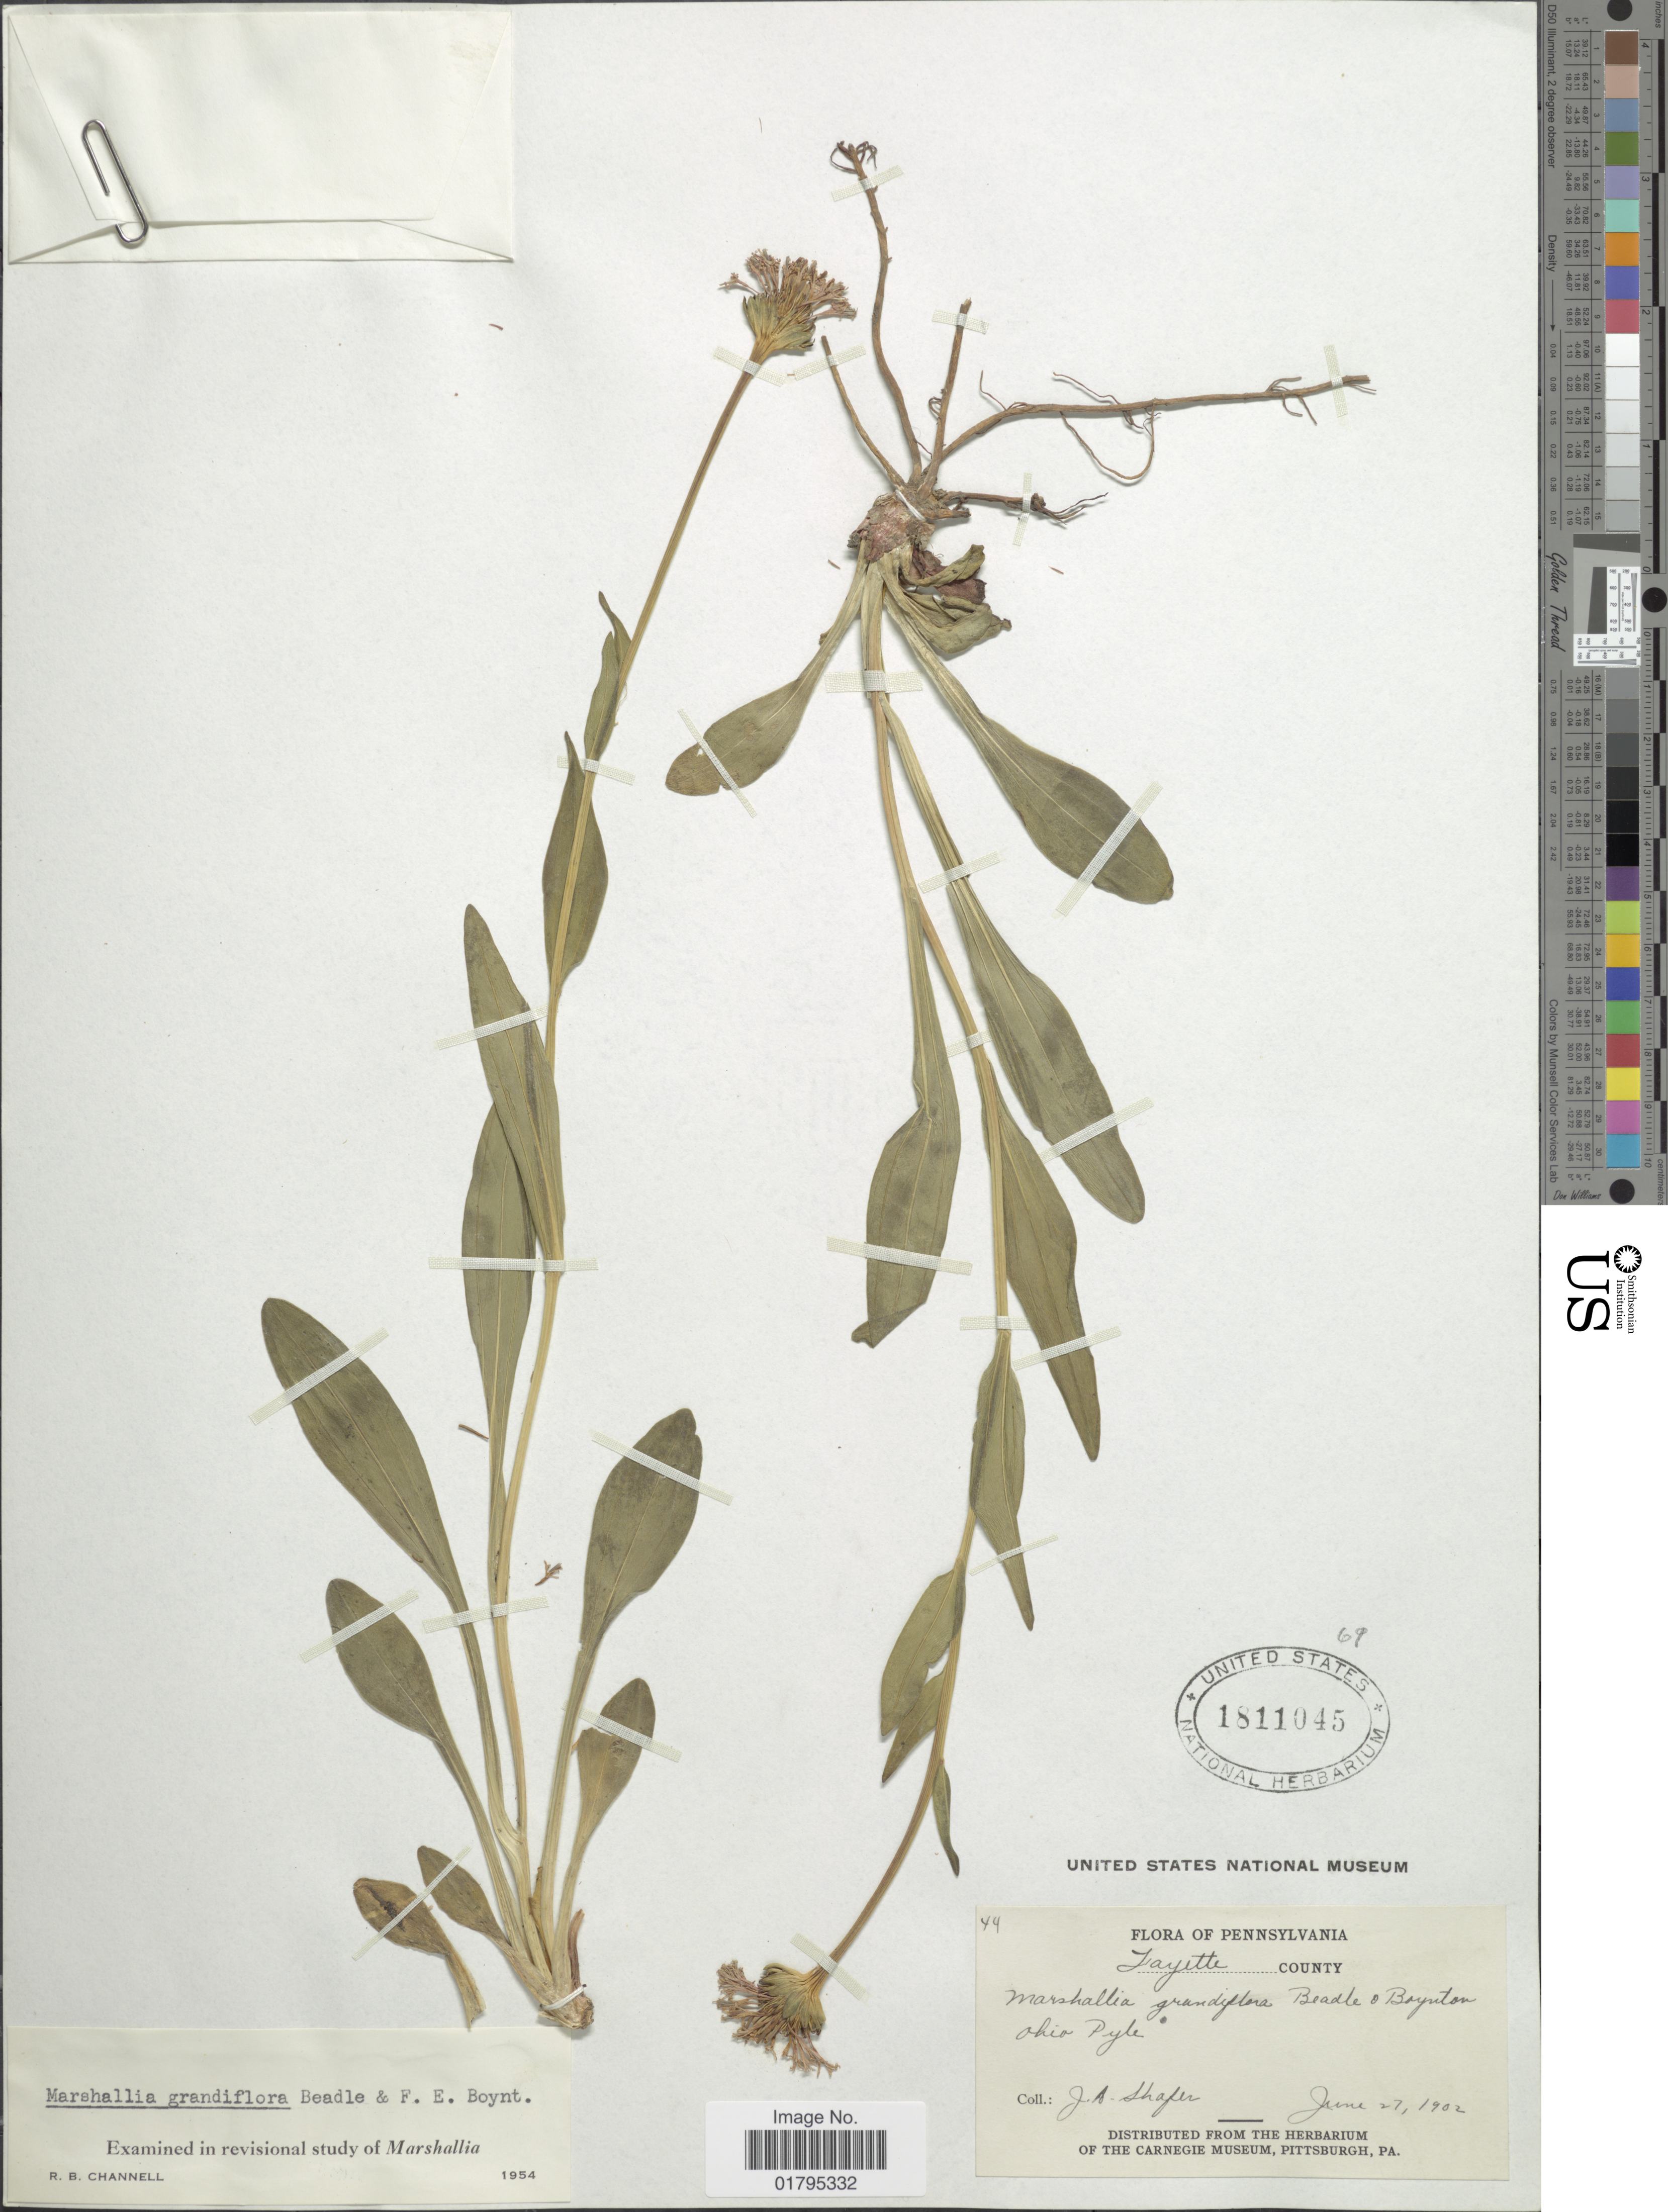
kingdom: Plantae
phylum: Tracheophyta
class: Magnoliopsida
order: Asterales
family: Asteraceae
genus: Marshallia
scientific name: Marshallia grandiflora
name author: Beadle & F.E. Boynton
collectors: J. A. Shafer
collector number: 44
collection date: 1902-06-27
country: United States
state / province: Pennsylvania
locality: Fayette County.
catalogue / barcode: US 1811045